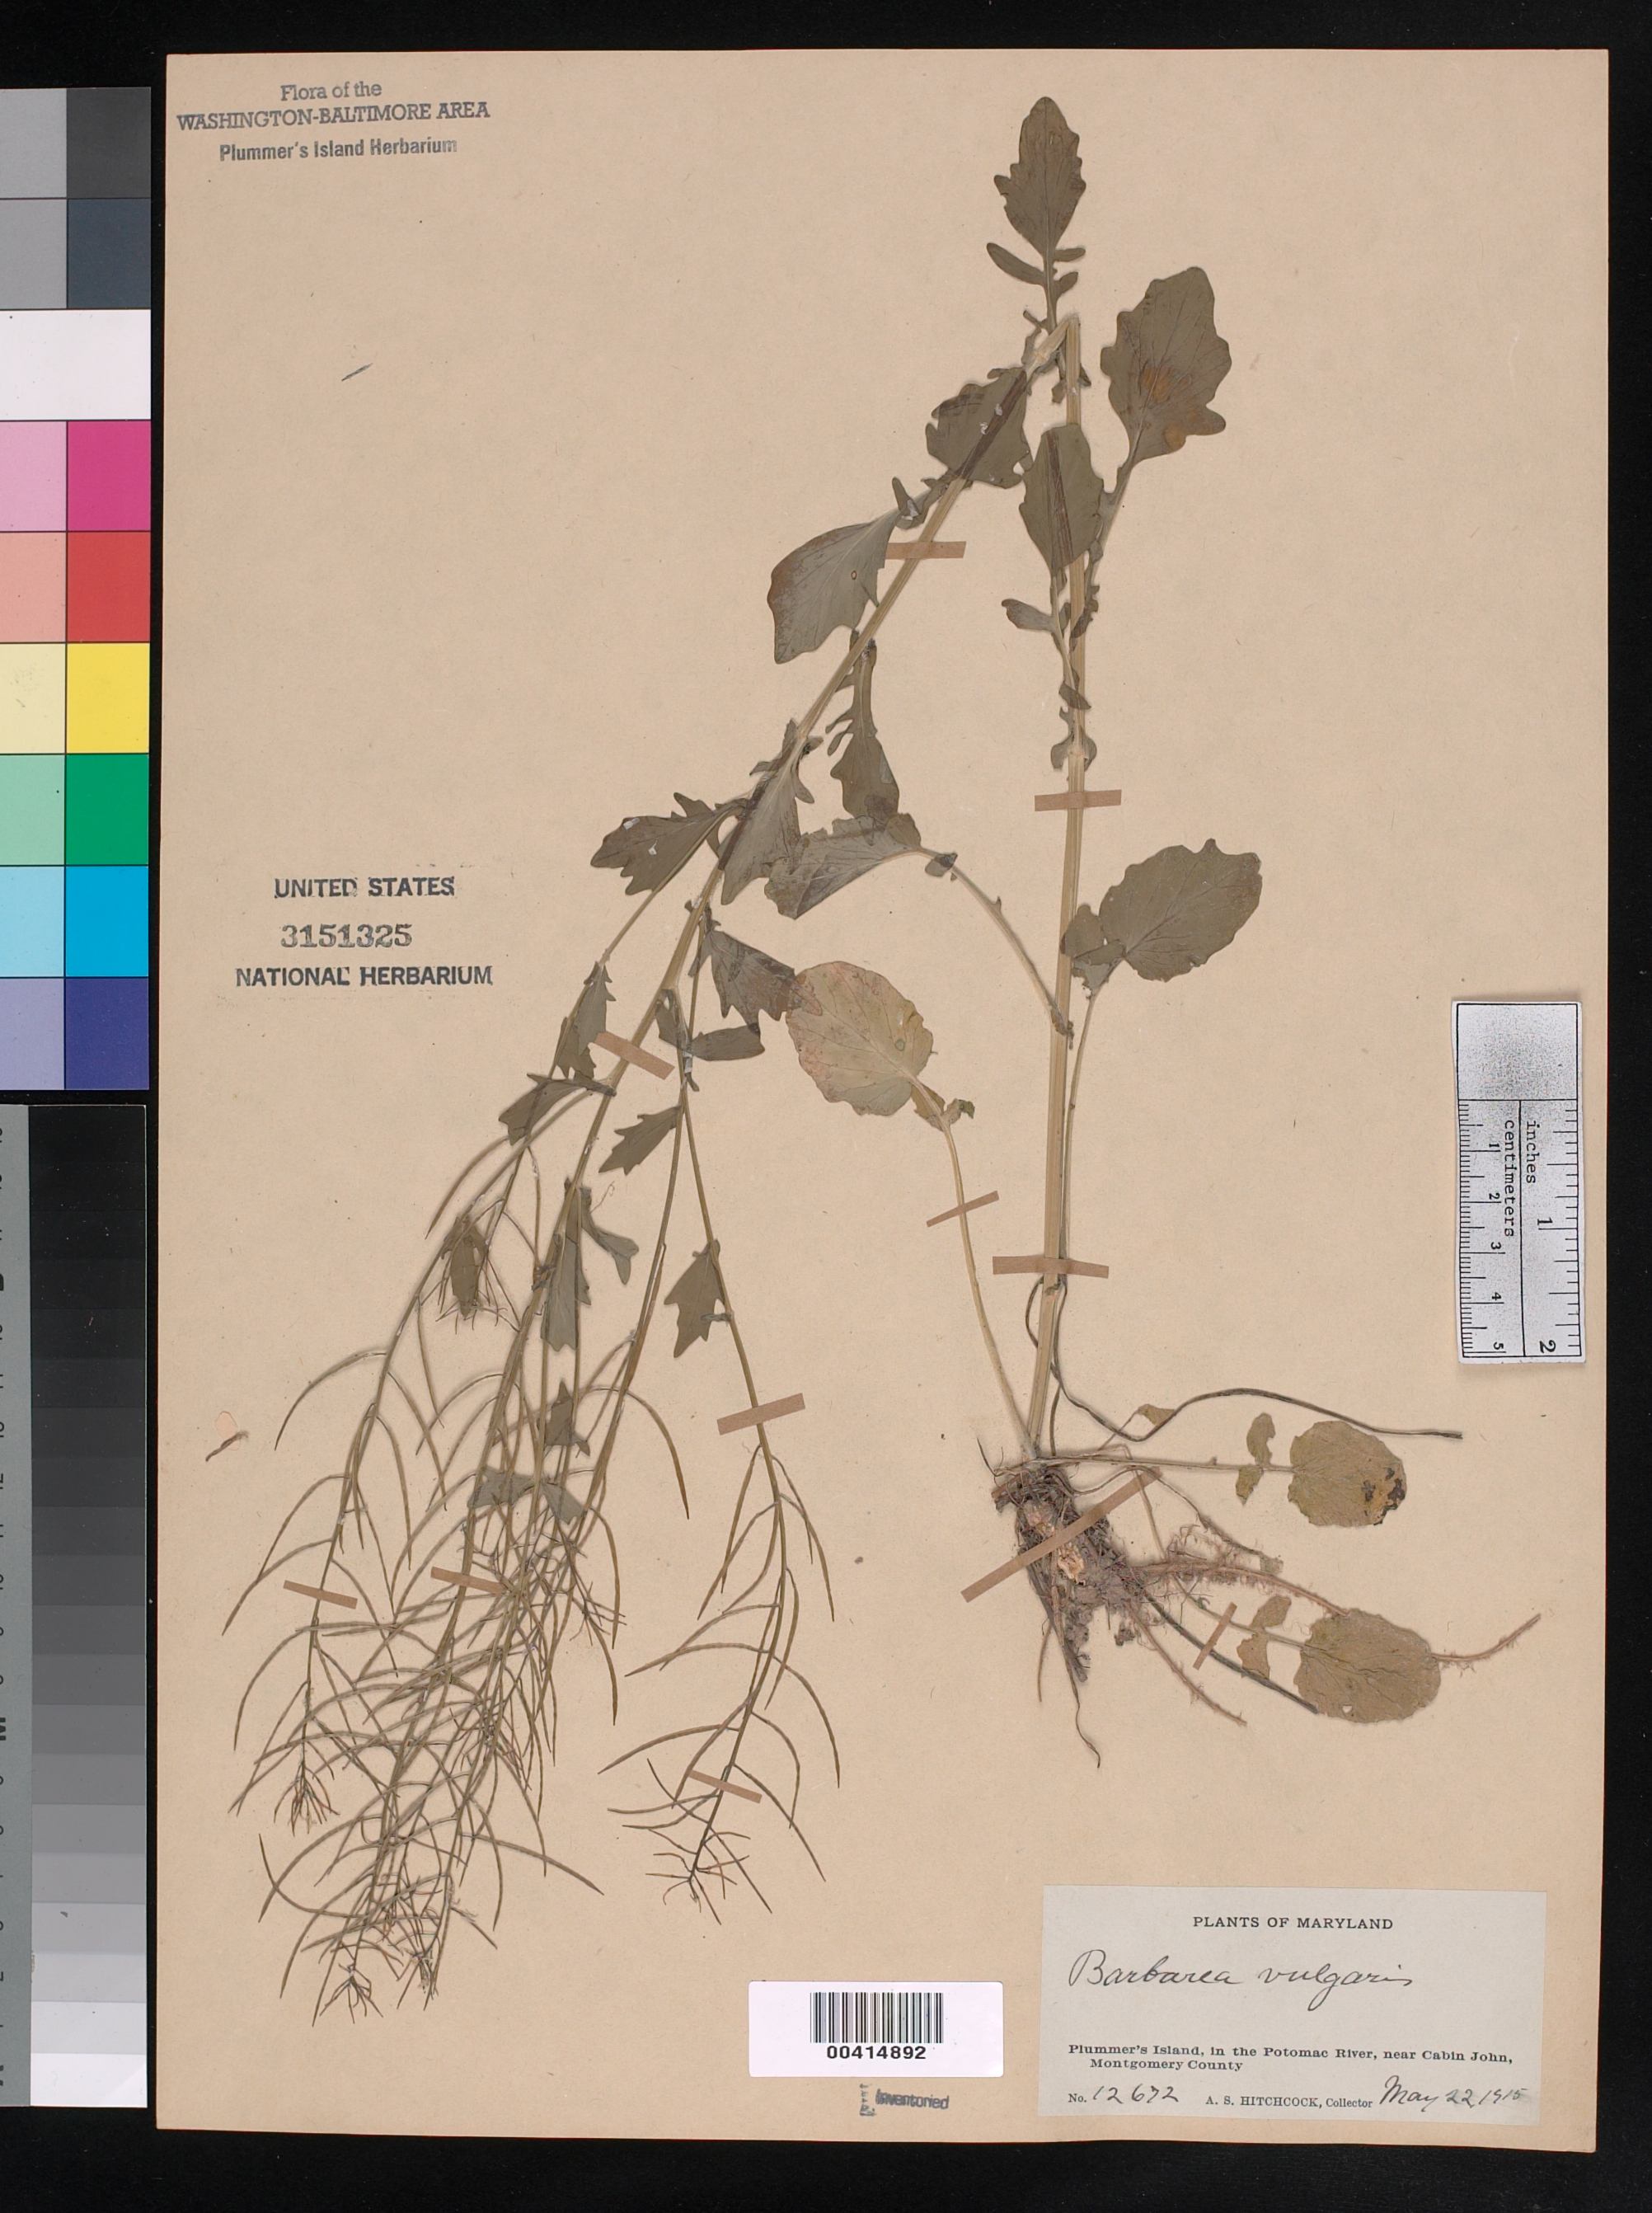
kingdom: Plantae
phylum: Tracheophyta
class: Magnoliopsida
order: Brassicales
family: Brassicaceae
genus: Barbarea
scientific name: Barbarea vulgaris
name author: W.T. Aiton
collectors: A. S. Hitchcock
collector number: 12672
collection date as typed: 22 May 1915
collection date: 1915-05-22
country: United States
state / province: Maryland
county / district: Montgomery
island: Plummers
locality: Plummer's Island C. & O. Canal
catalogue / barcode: US 3151325